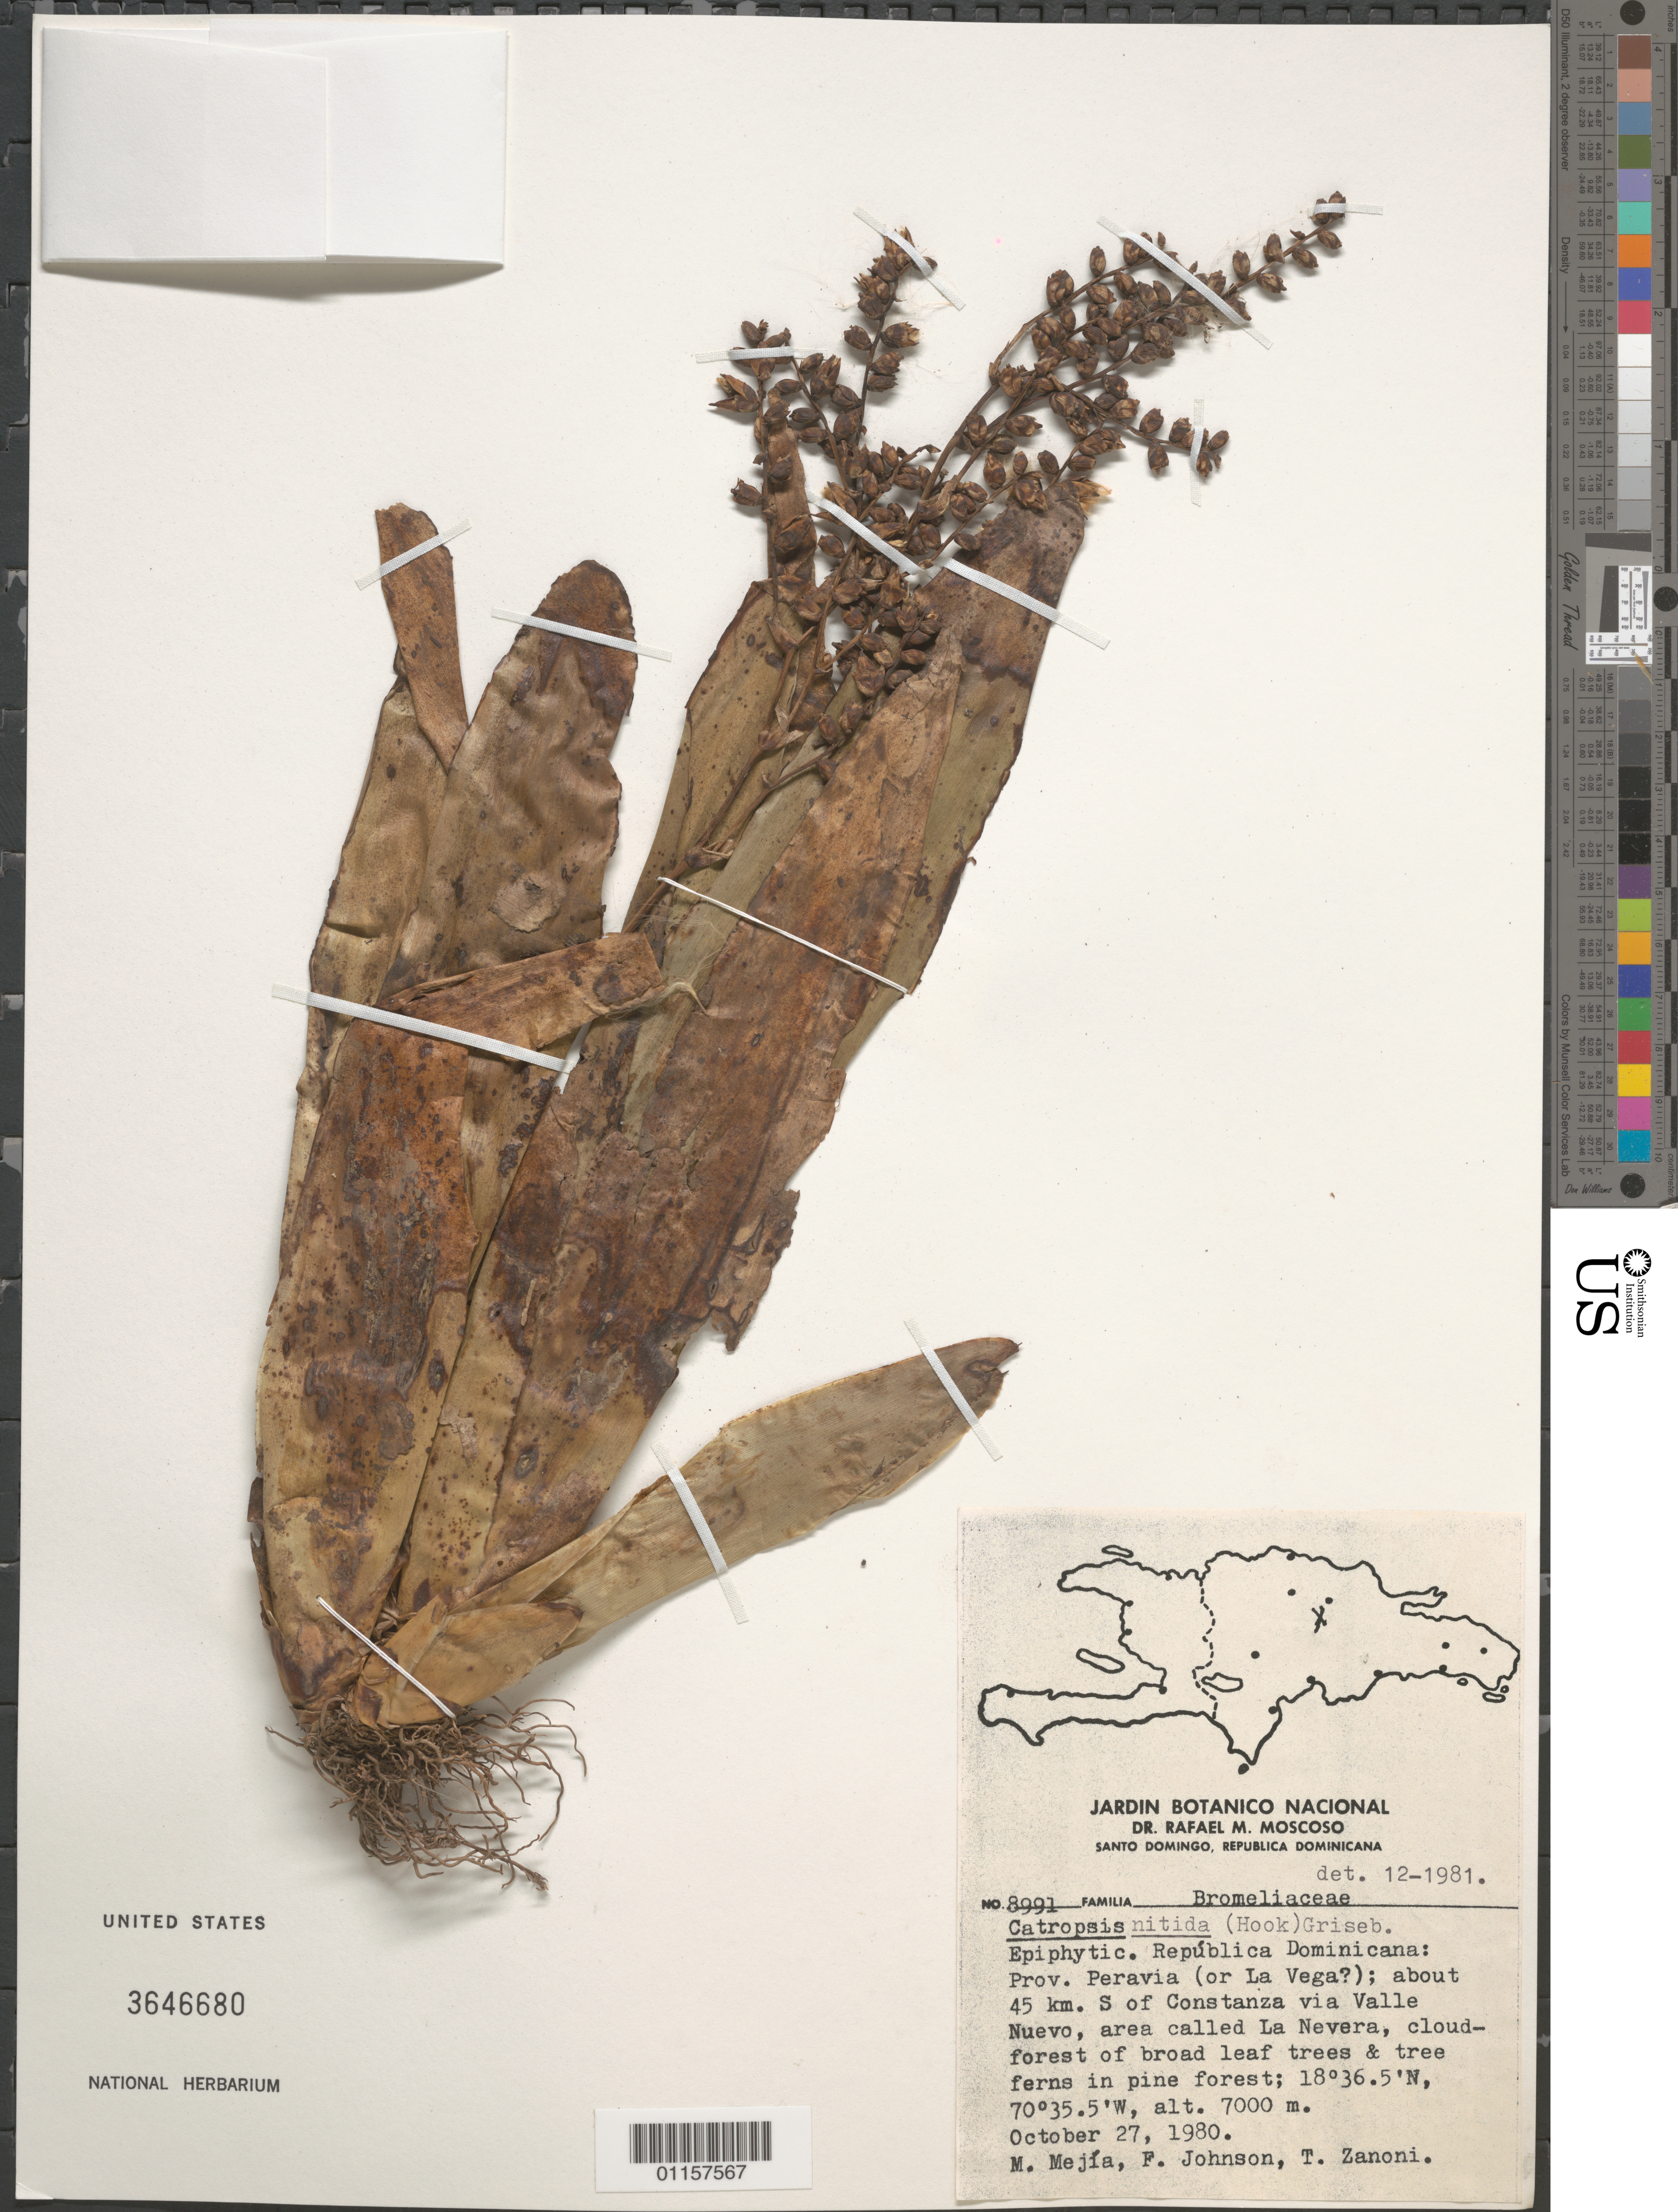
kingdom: Plantae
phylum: Tracheophyta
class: Liliopsida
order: Poales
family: Bromeliaceae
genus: Catopsis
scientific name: Catopsis nitida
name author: (Hook.) Griseb.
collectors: M. Mejia, F. Johnson & T. A. Zanoni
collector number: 8991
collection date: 1980-10-27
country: Dominican Republic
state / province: Peravia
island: Hispaniola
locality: Constanza, about 45 km S of Constanza via Valle Nuevo, area called La Nevera.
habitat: Cloud forest of broad leaf trees and tree ferns in pine forest.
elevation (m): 2134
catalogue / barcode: US 3646680